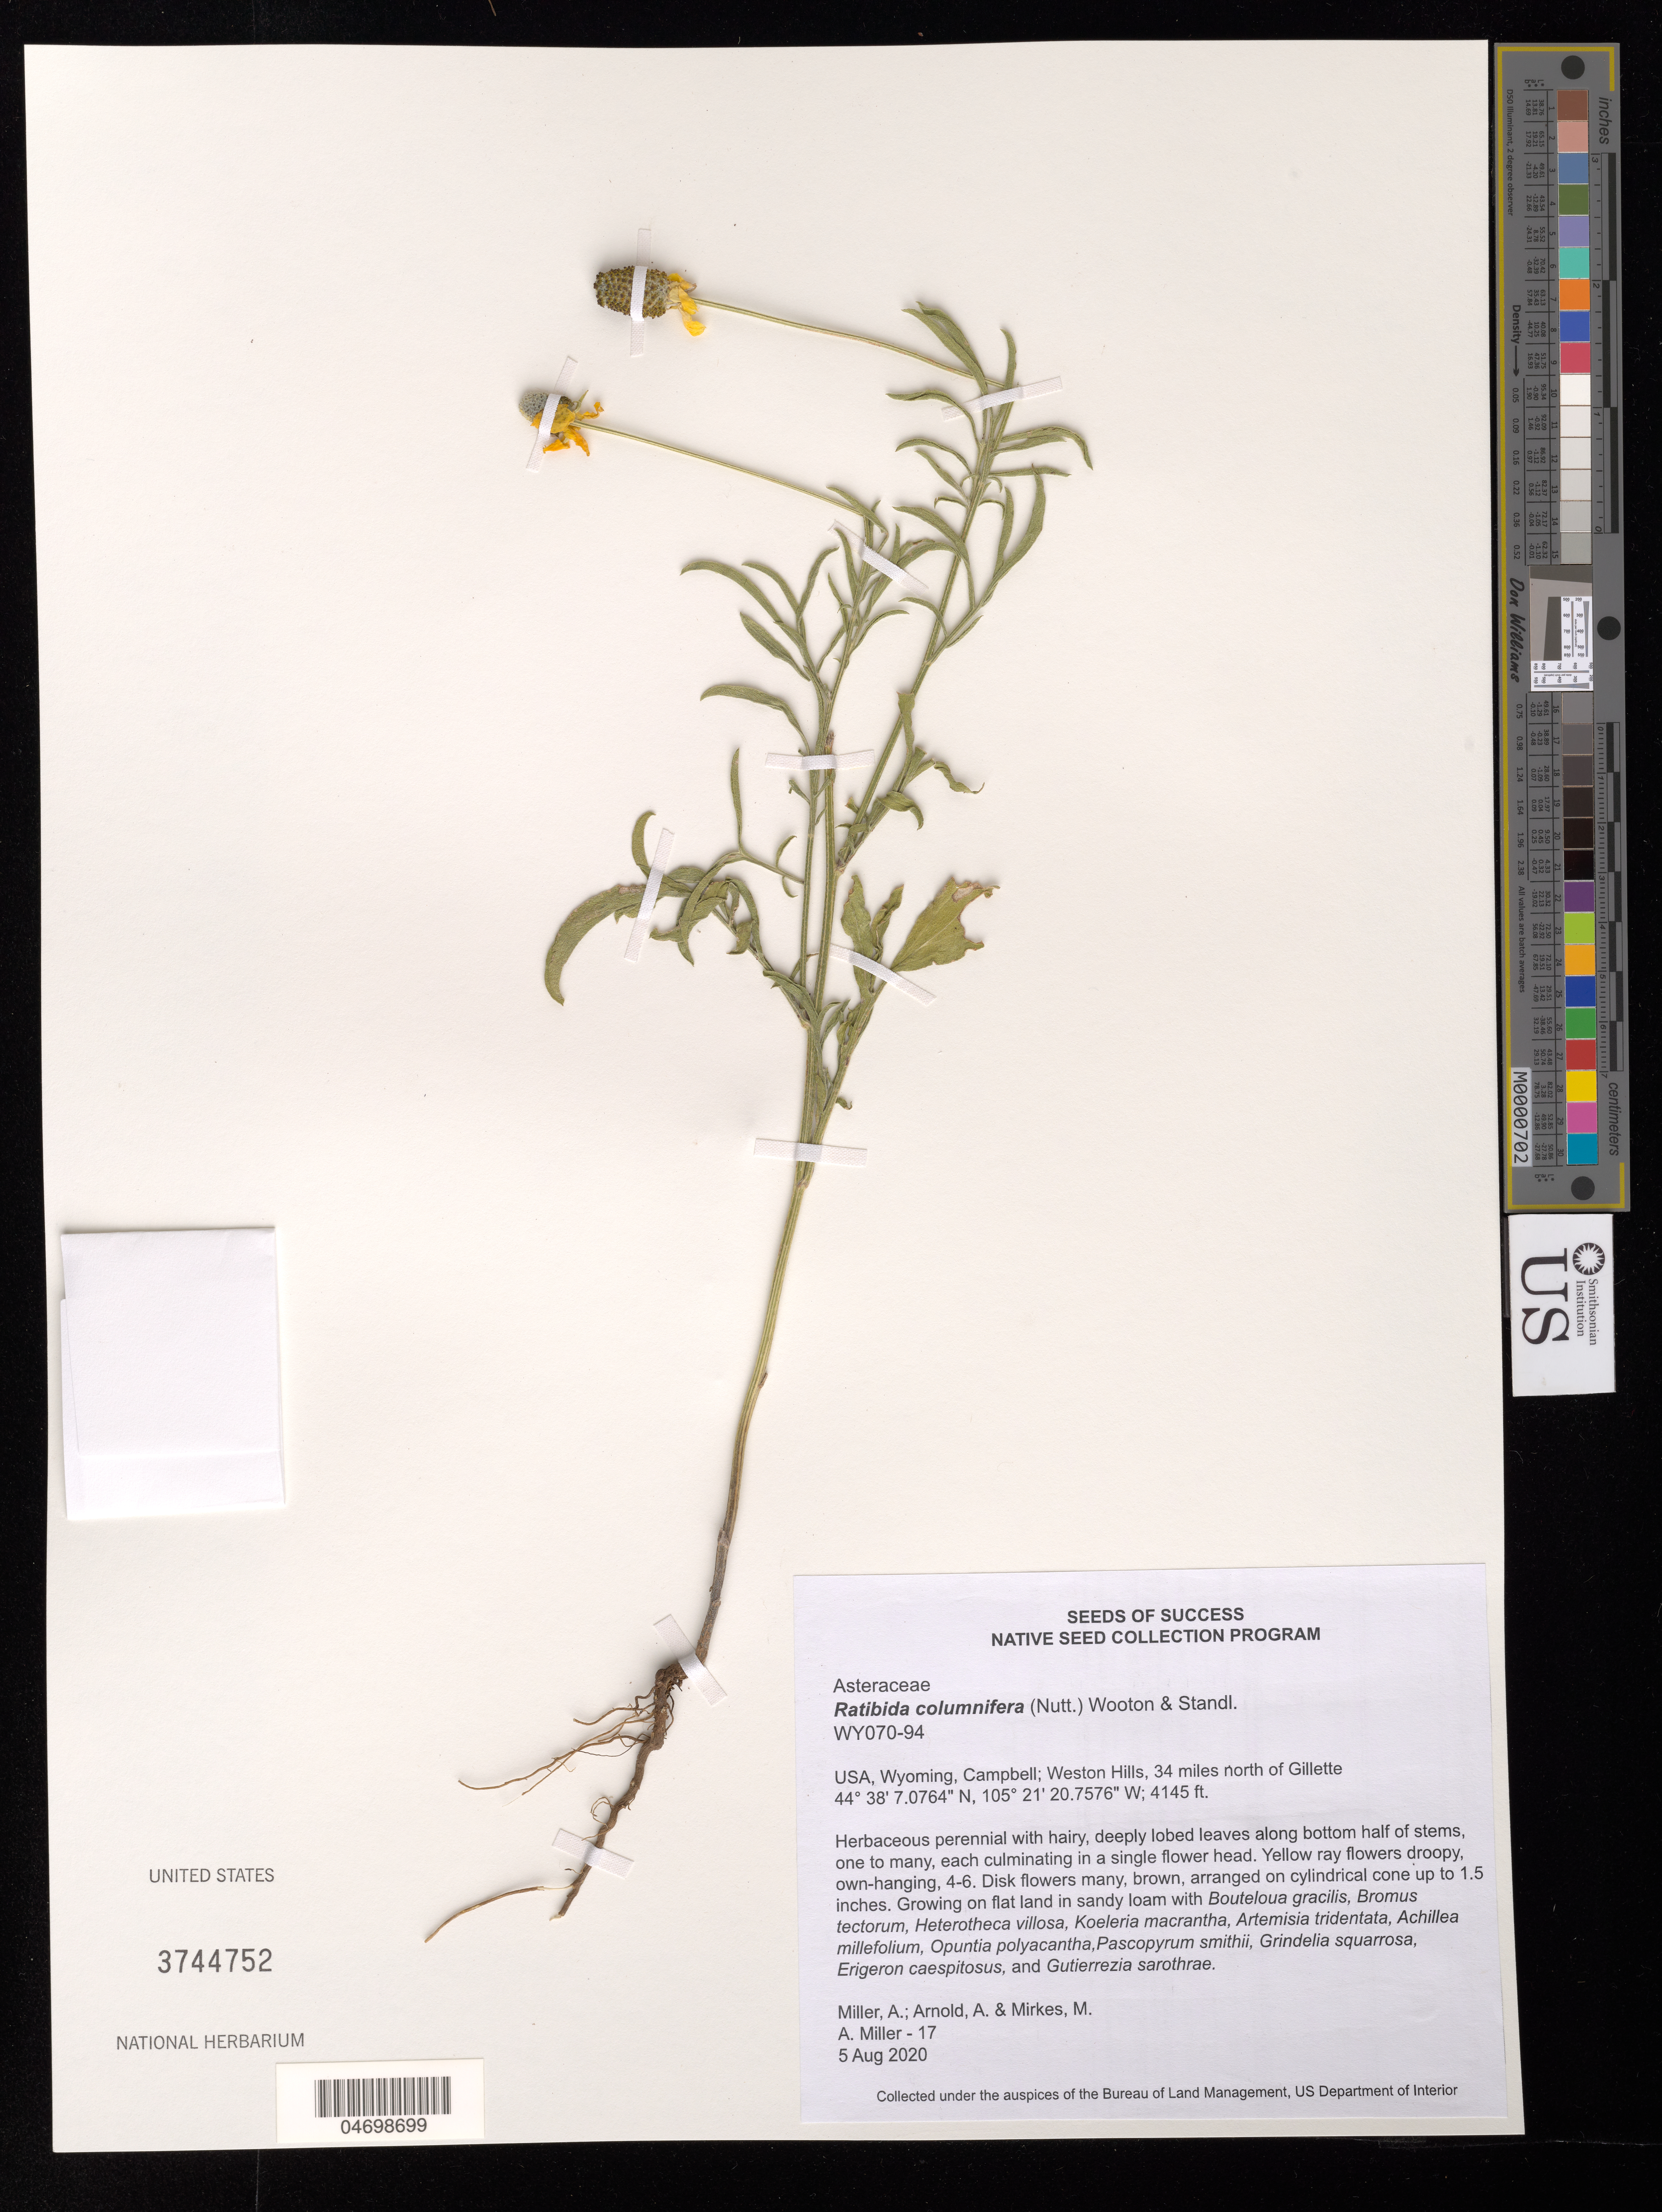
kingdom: Plantae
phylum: Tracheophyta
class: Magnoliopsida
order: Asterales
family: Asteraceae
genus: Ratibida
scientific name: Ratibida columnifera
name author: (Nutt.) Wooton & Standl.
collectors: A. Miller, A. Arnold & M. Mirkes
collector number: WY070-94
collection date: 2020-08-05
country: United States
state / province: Wyoming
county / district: Campbell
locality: Weston Hills, 34 mi. N of Gillette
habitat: Flat land, sandy loam soils. With Opuntia polycantha, Artemisia tridentata, Bromus tectorum, etc.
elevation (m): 1263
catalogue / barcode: US 3744752